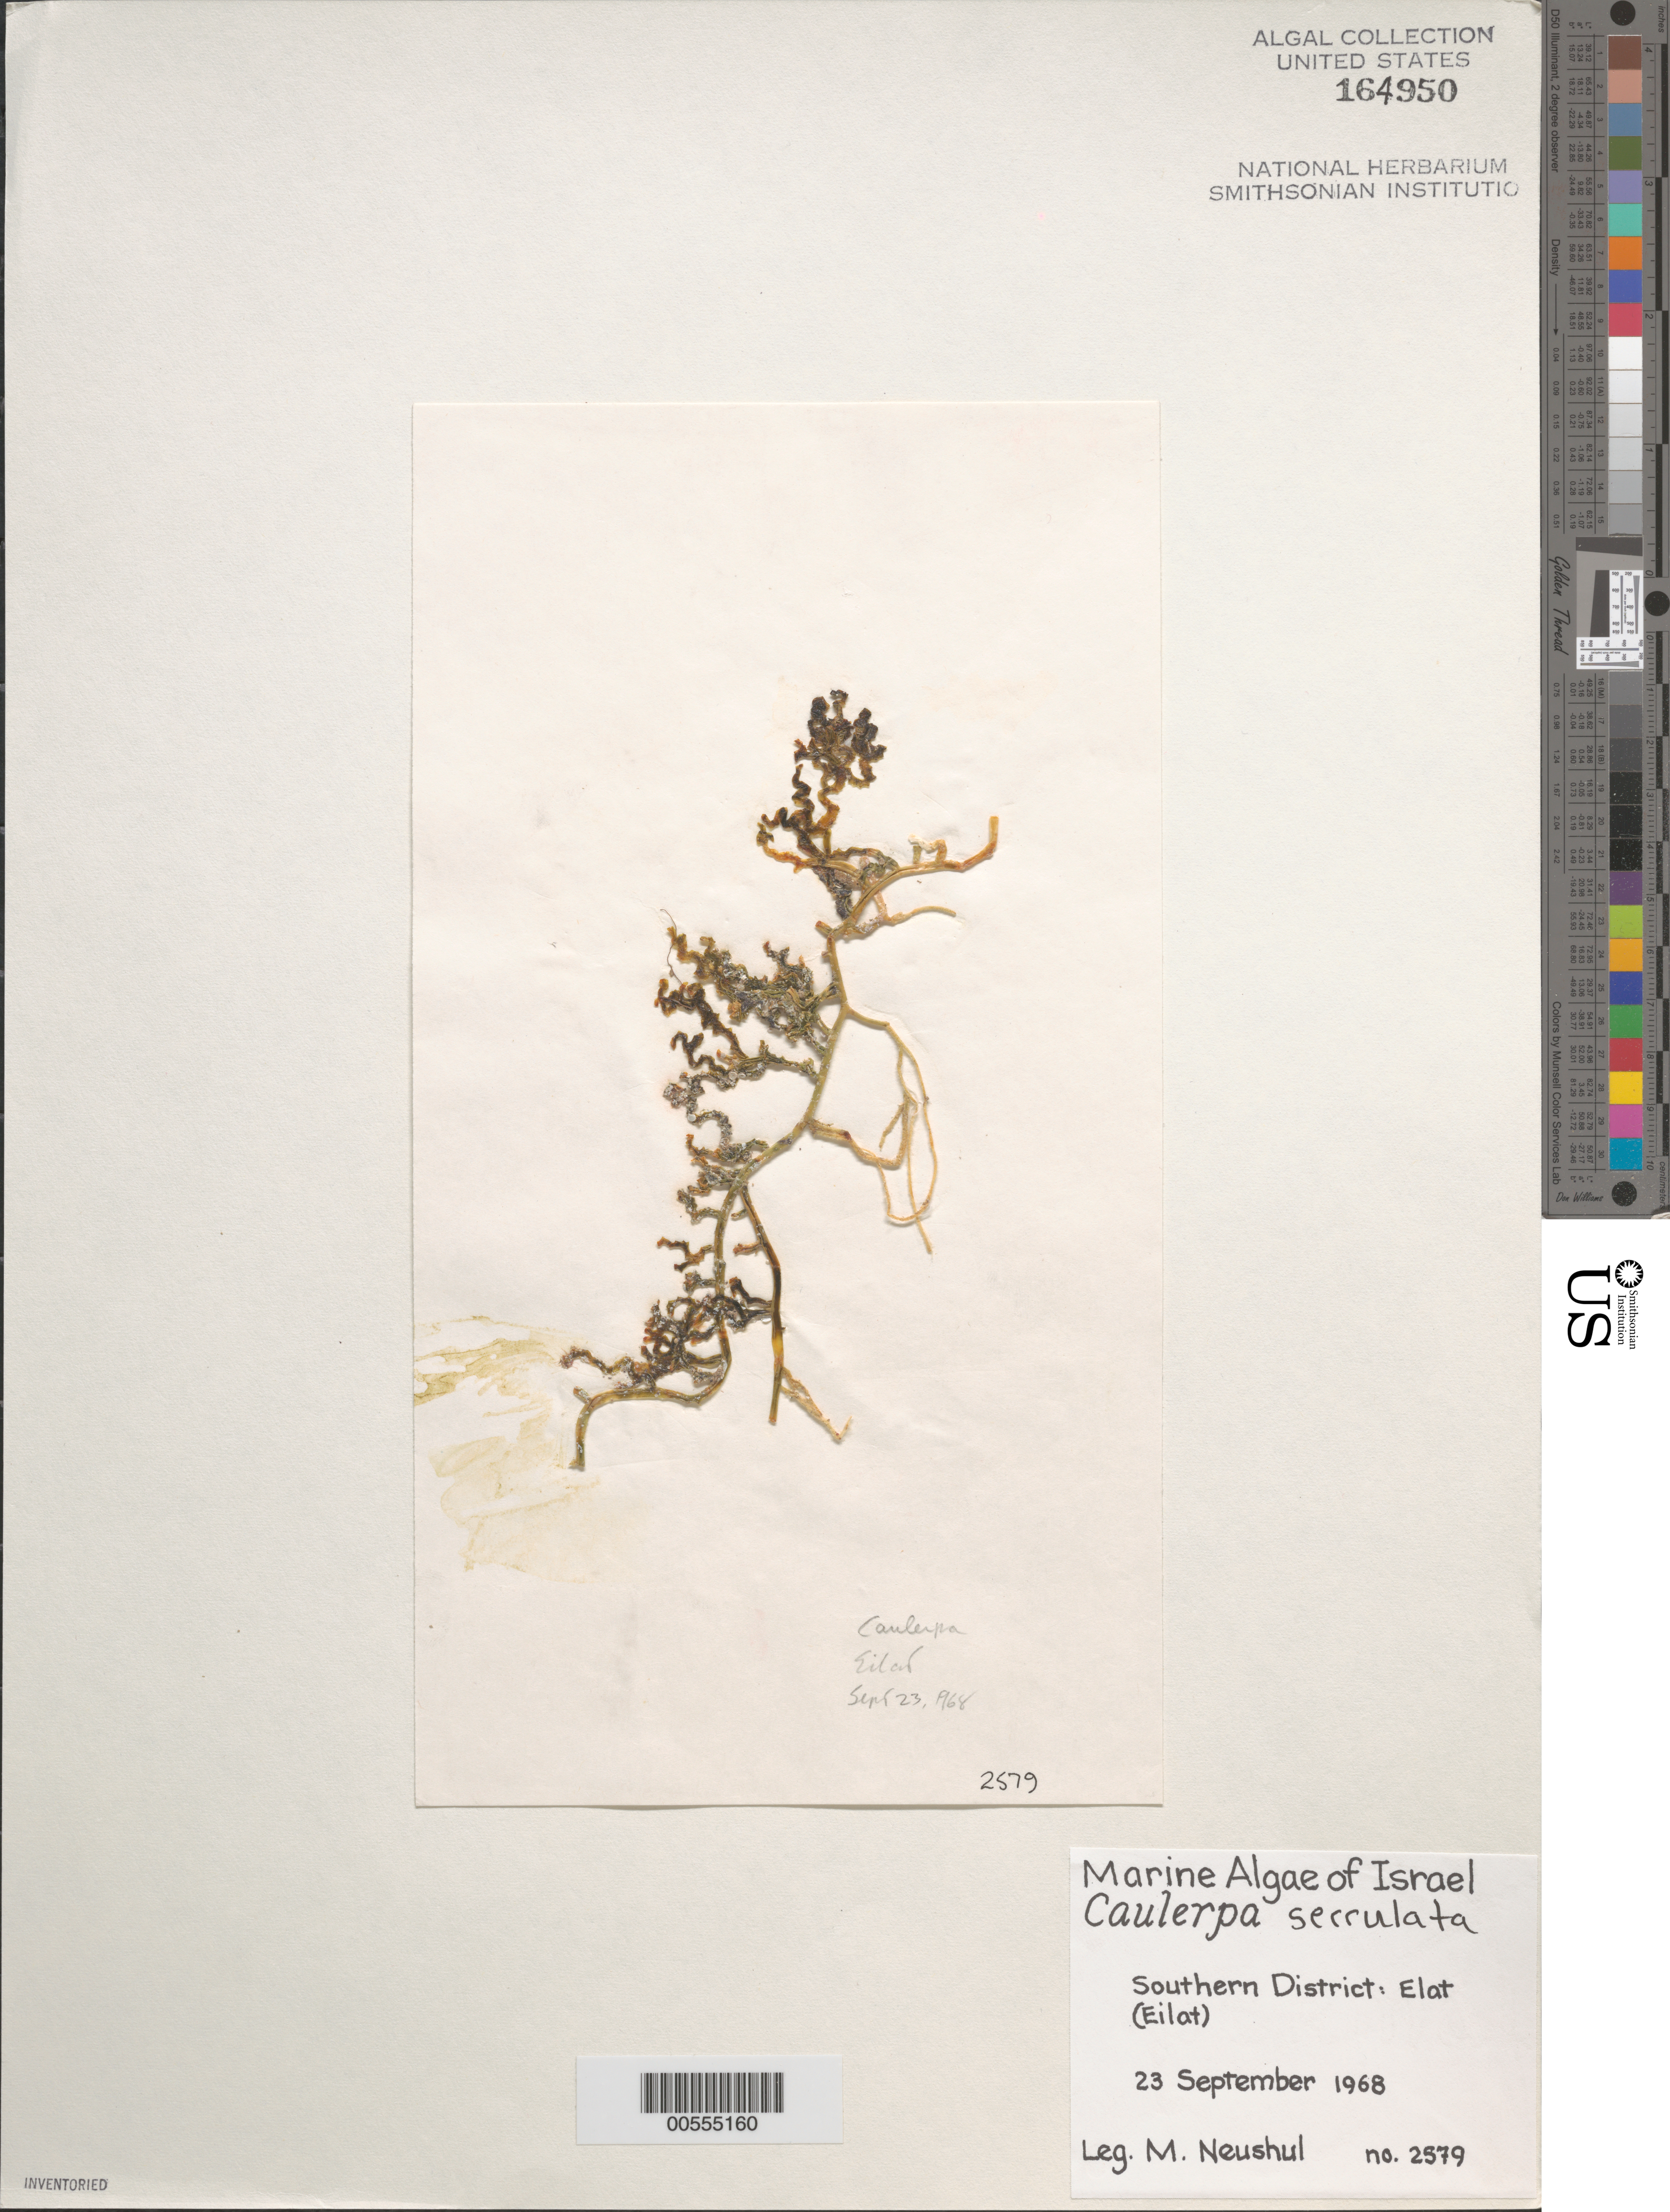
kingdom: Plantae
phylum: Chlorophyta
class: Ulvophyceae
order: Bryopsidales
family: Caulerpaceae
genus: Caulerpa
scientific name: Caulerpa sp.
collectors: M. Neushul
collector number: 2579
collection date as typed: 23 Sep 1968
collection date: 1968-09-23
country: Israel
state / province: Southern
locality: Elat (Eilat)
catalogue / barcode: US 164950